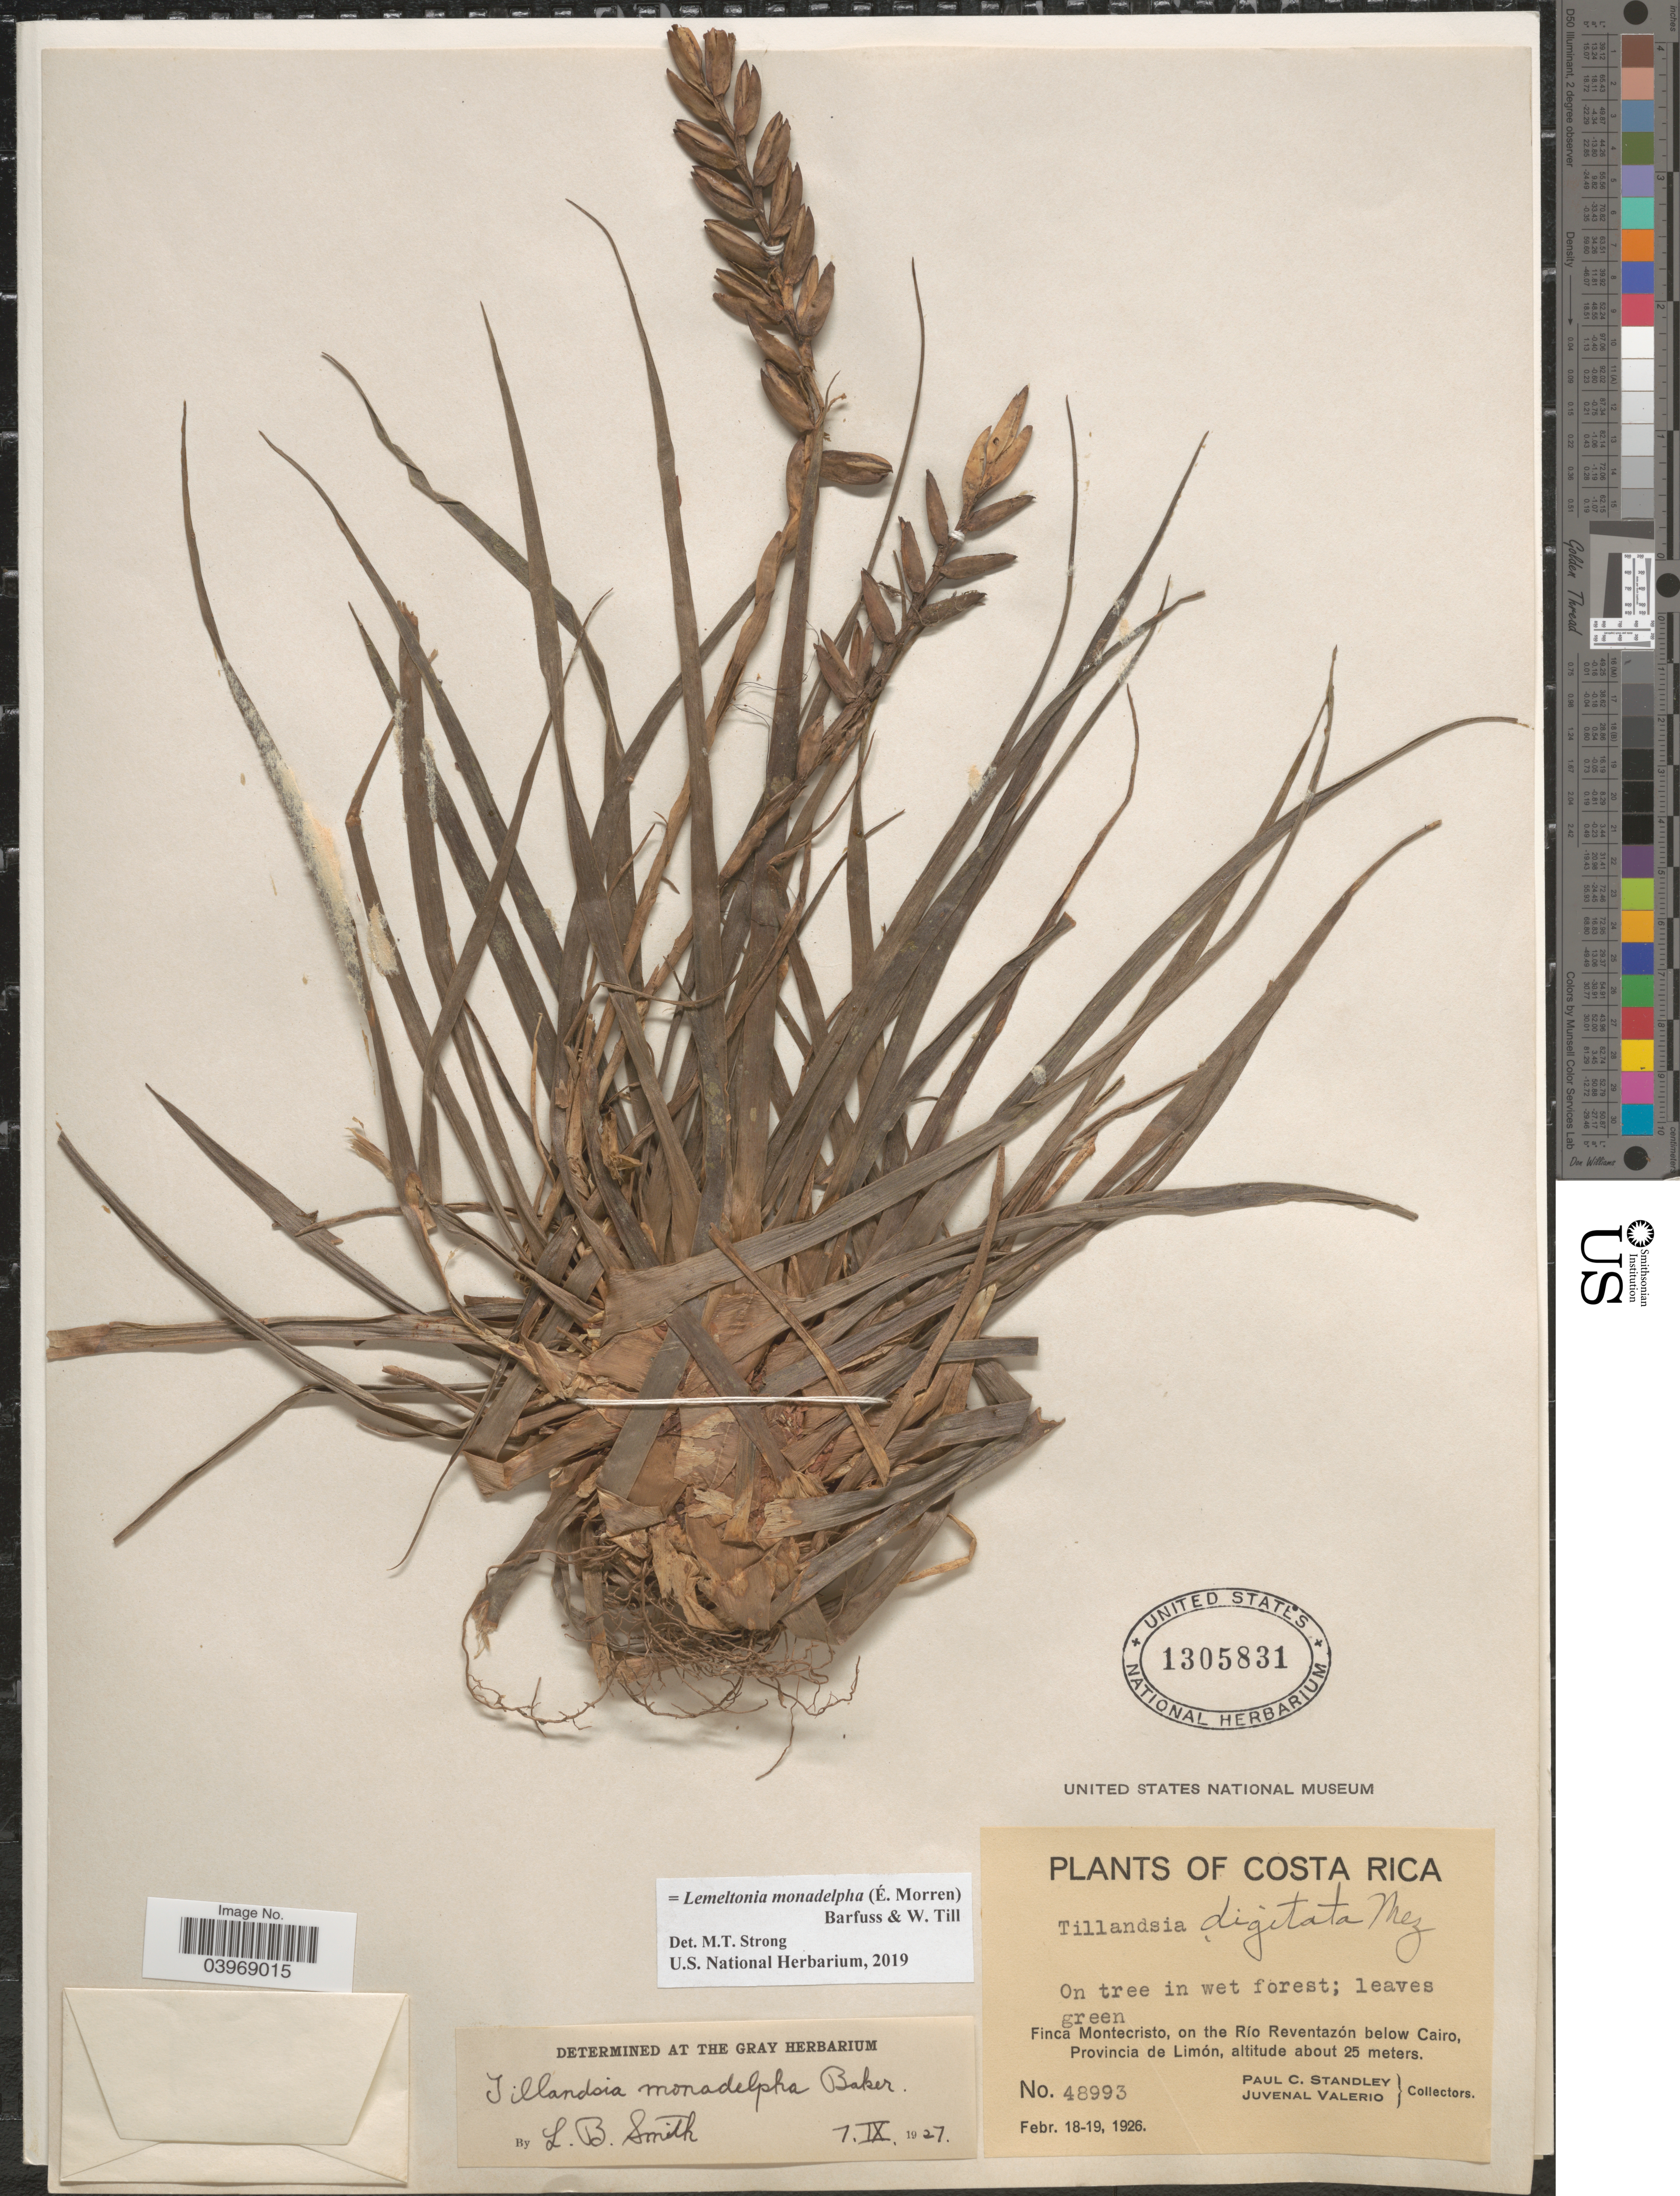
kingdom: Plantae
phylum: Tracheophyta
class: Liliopsida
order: Poales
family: Bromeliaceae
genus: Lemeltonia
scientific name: Lemeltonia monadelpha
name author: (É. Morren) Barfuss & W. Till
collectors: P. C. Standley & J. Valerio R.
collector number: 48993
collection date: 1926-02-18/1926-02-19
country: Costa Rica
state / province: Limón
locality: Finca Montecristo, on the Río Reventazón below Cairo.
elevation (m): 25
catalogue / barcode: US 1305831